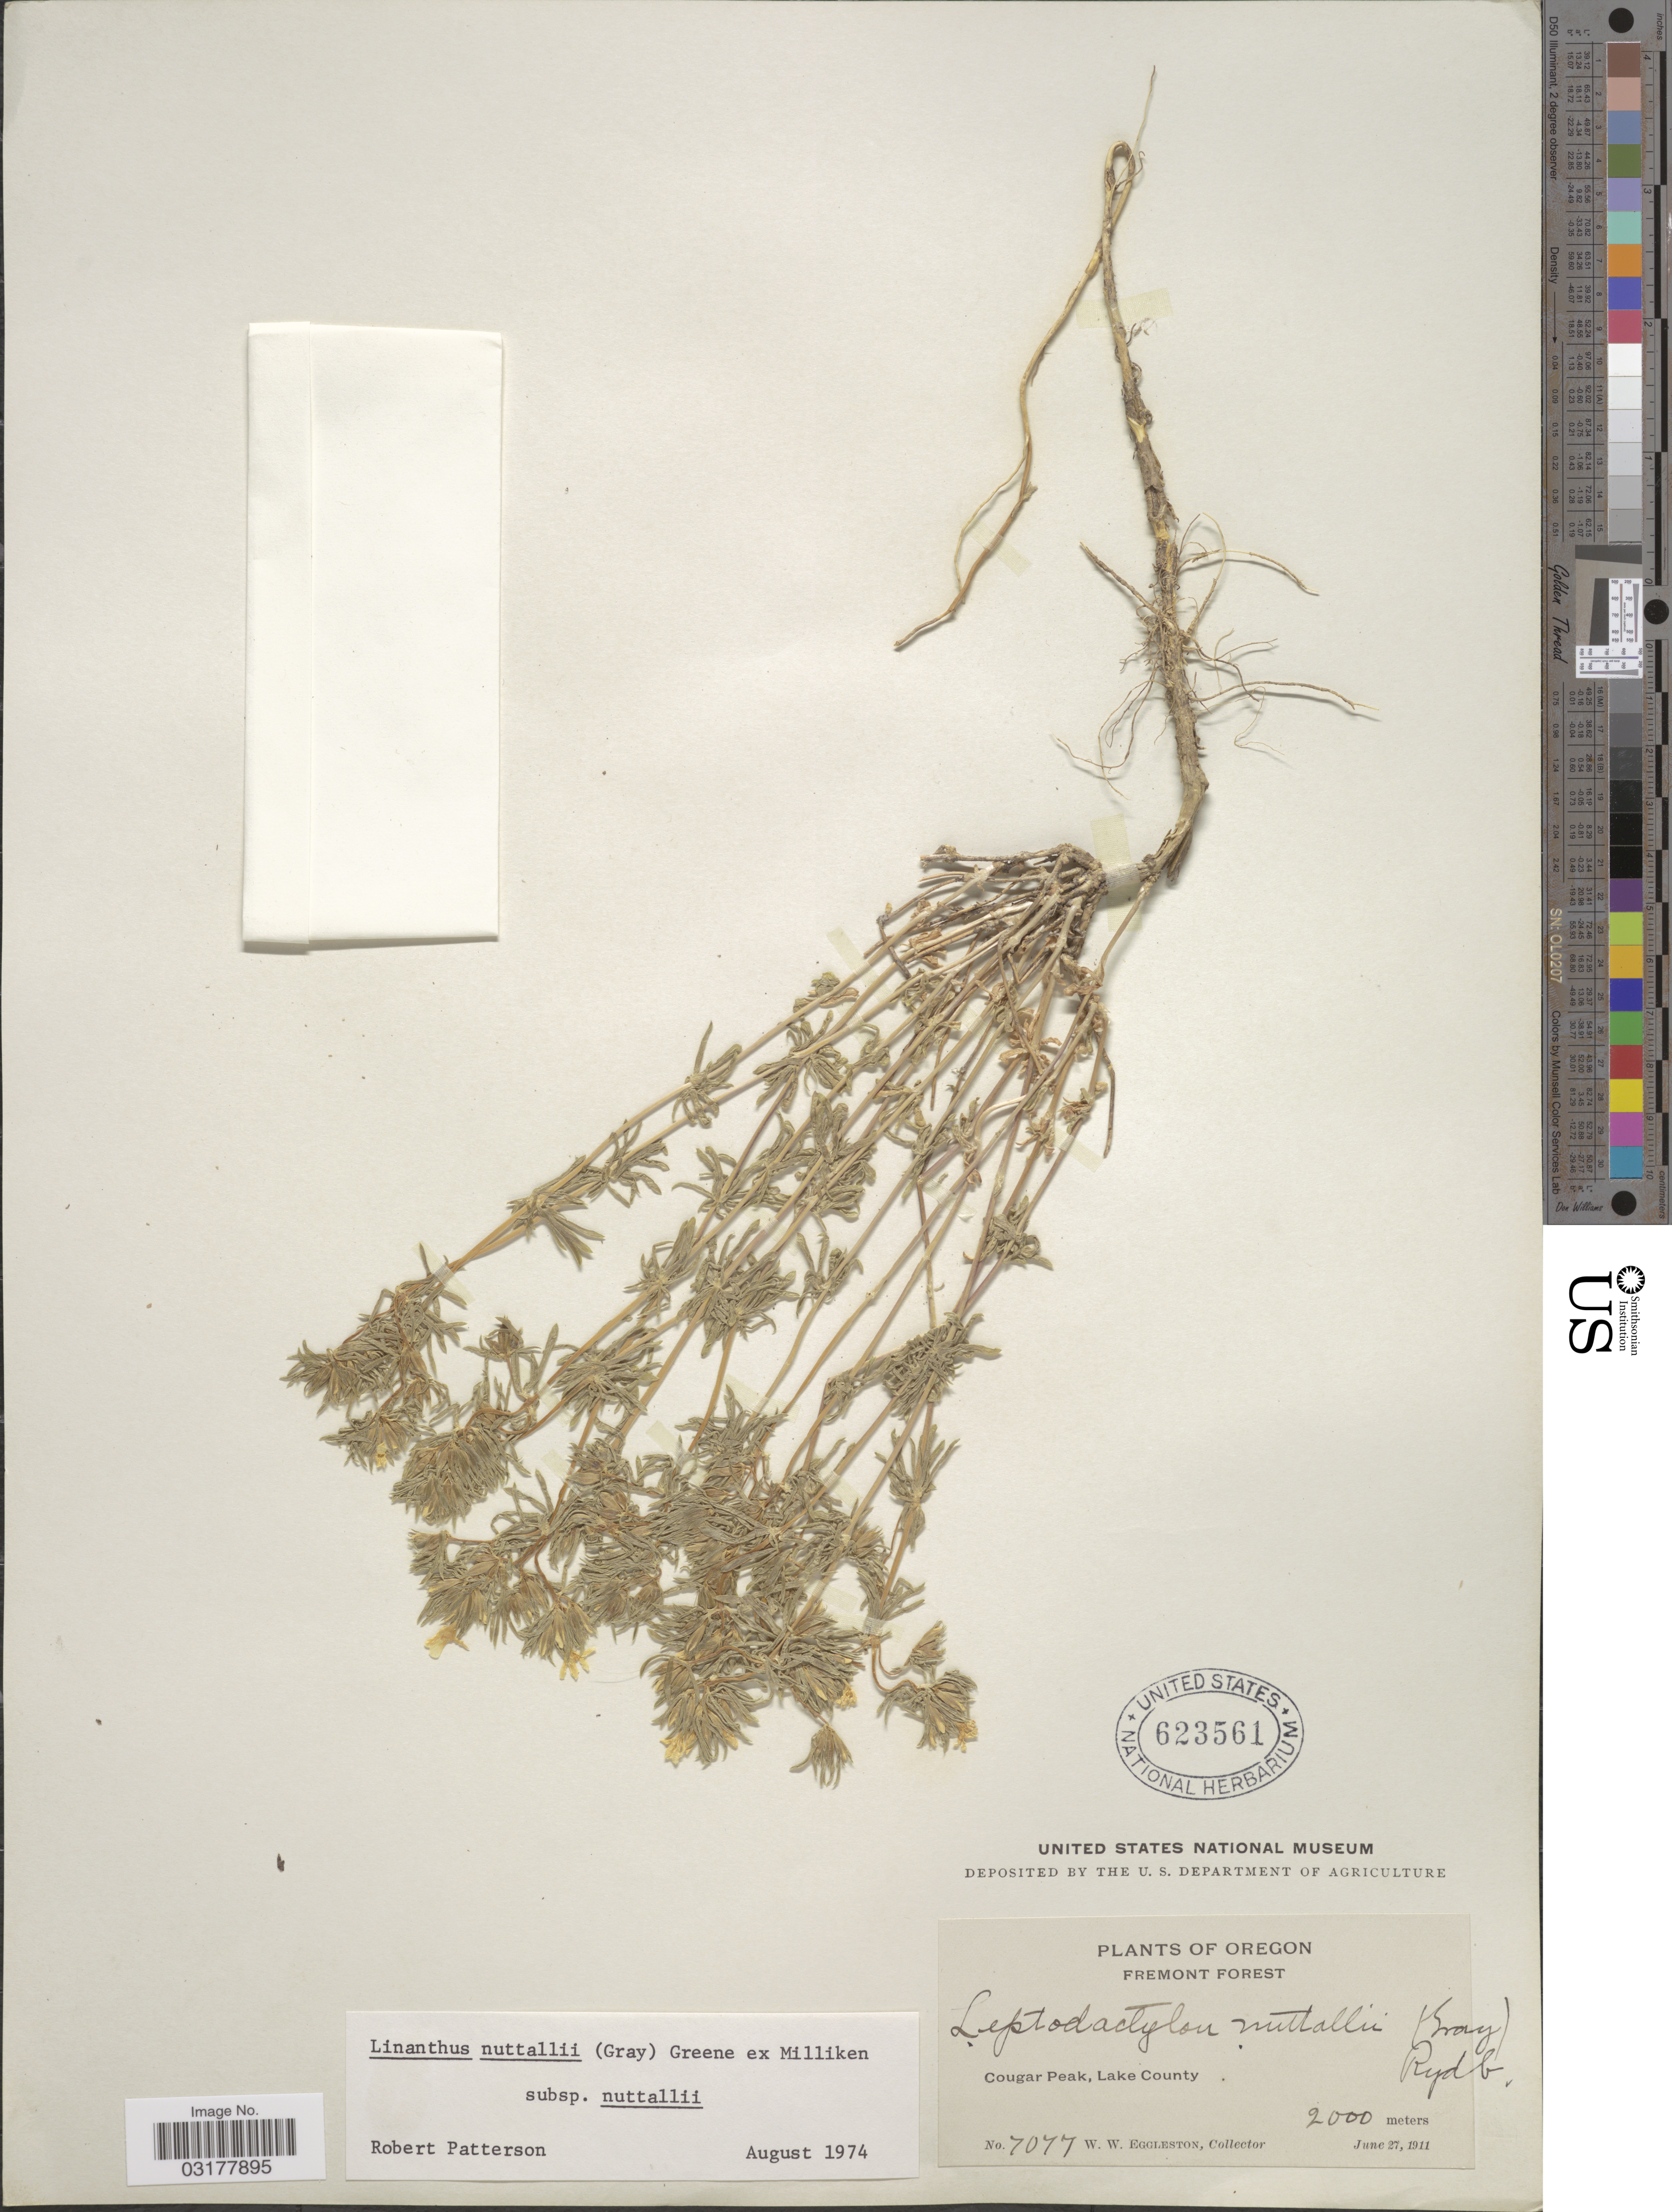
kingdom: Plantae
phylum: Tracheophyta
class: Magnoliopsida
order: Ericales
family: Polemoniaceae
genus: Leptosiphon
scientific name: Leptosiphon nuttallii subsp. nuttallii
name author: (A. Gray) J.M. Porter & L.A. Johnson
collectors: W. W. Eggleston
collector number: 7077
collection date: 1911-06-27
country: United States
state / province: Oregon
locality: Fremont Forest, Cougar Peak, Lake County.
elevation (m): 2000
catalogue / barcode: US 623561